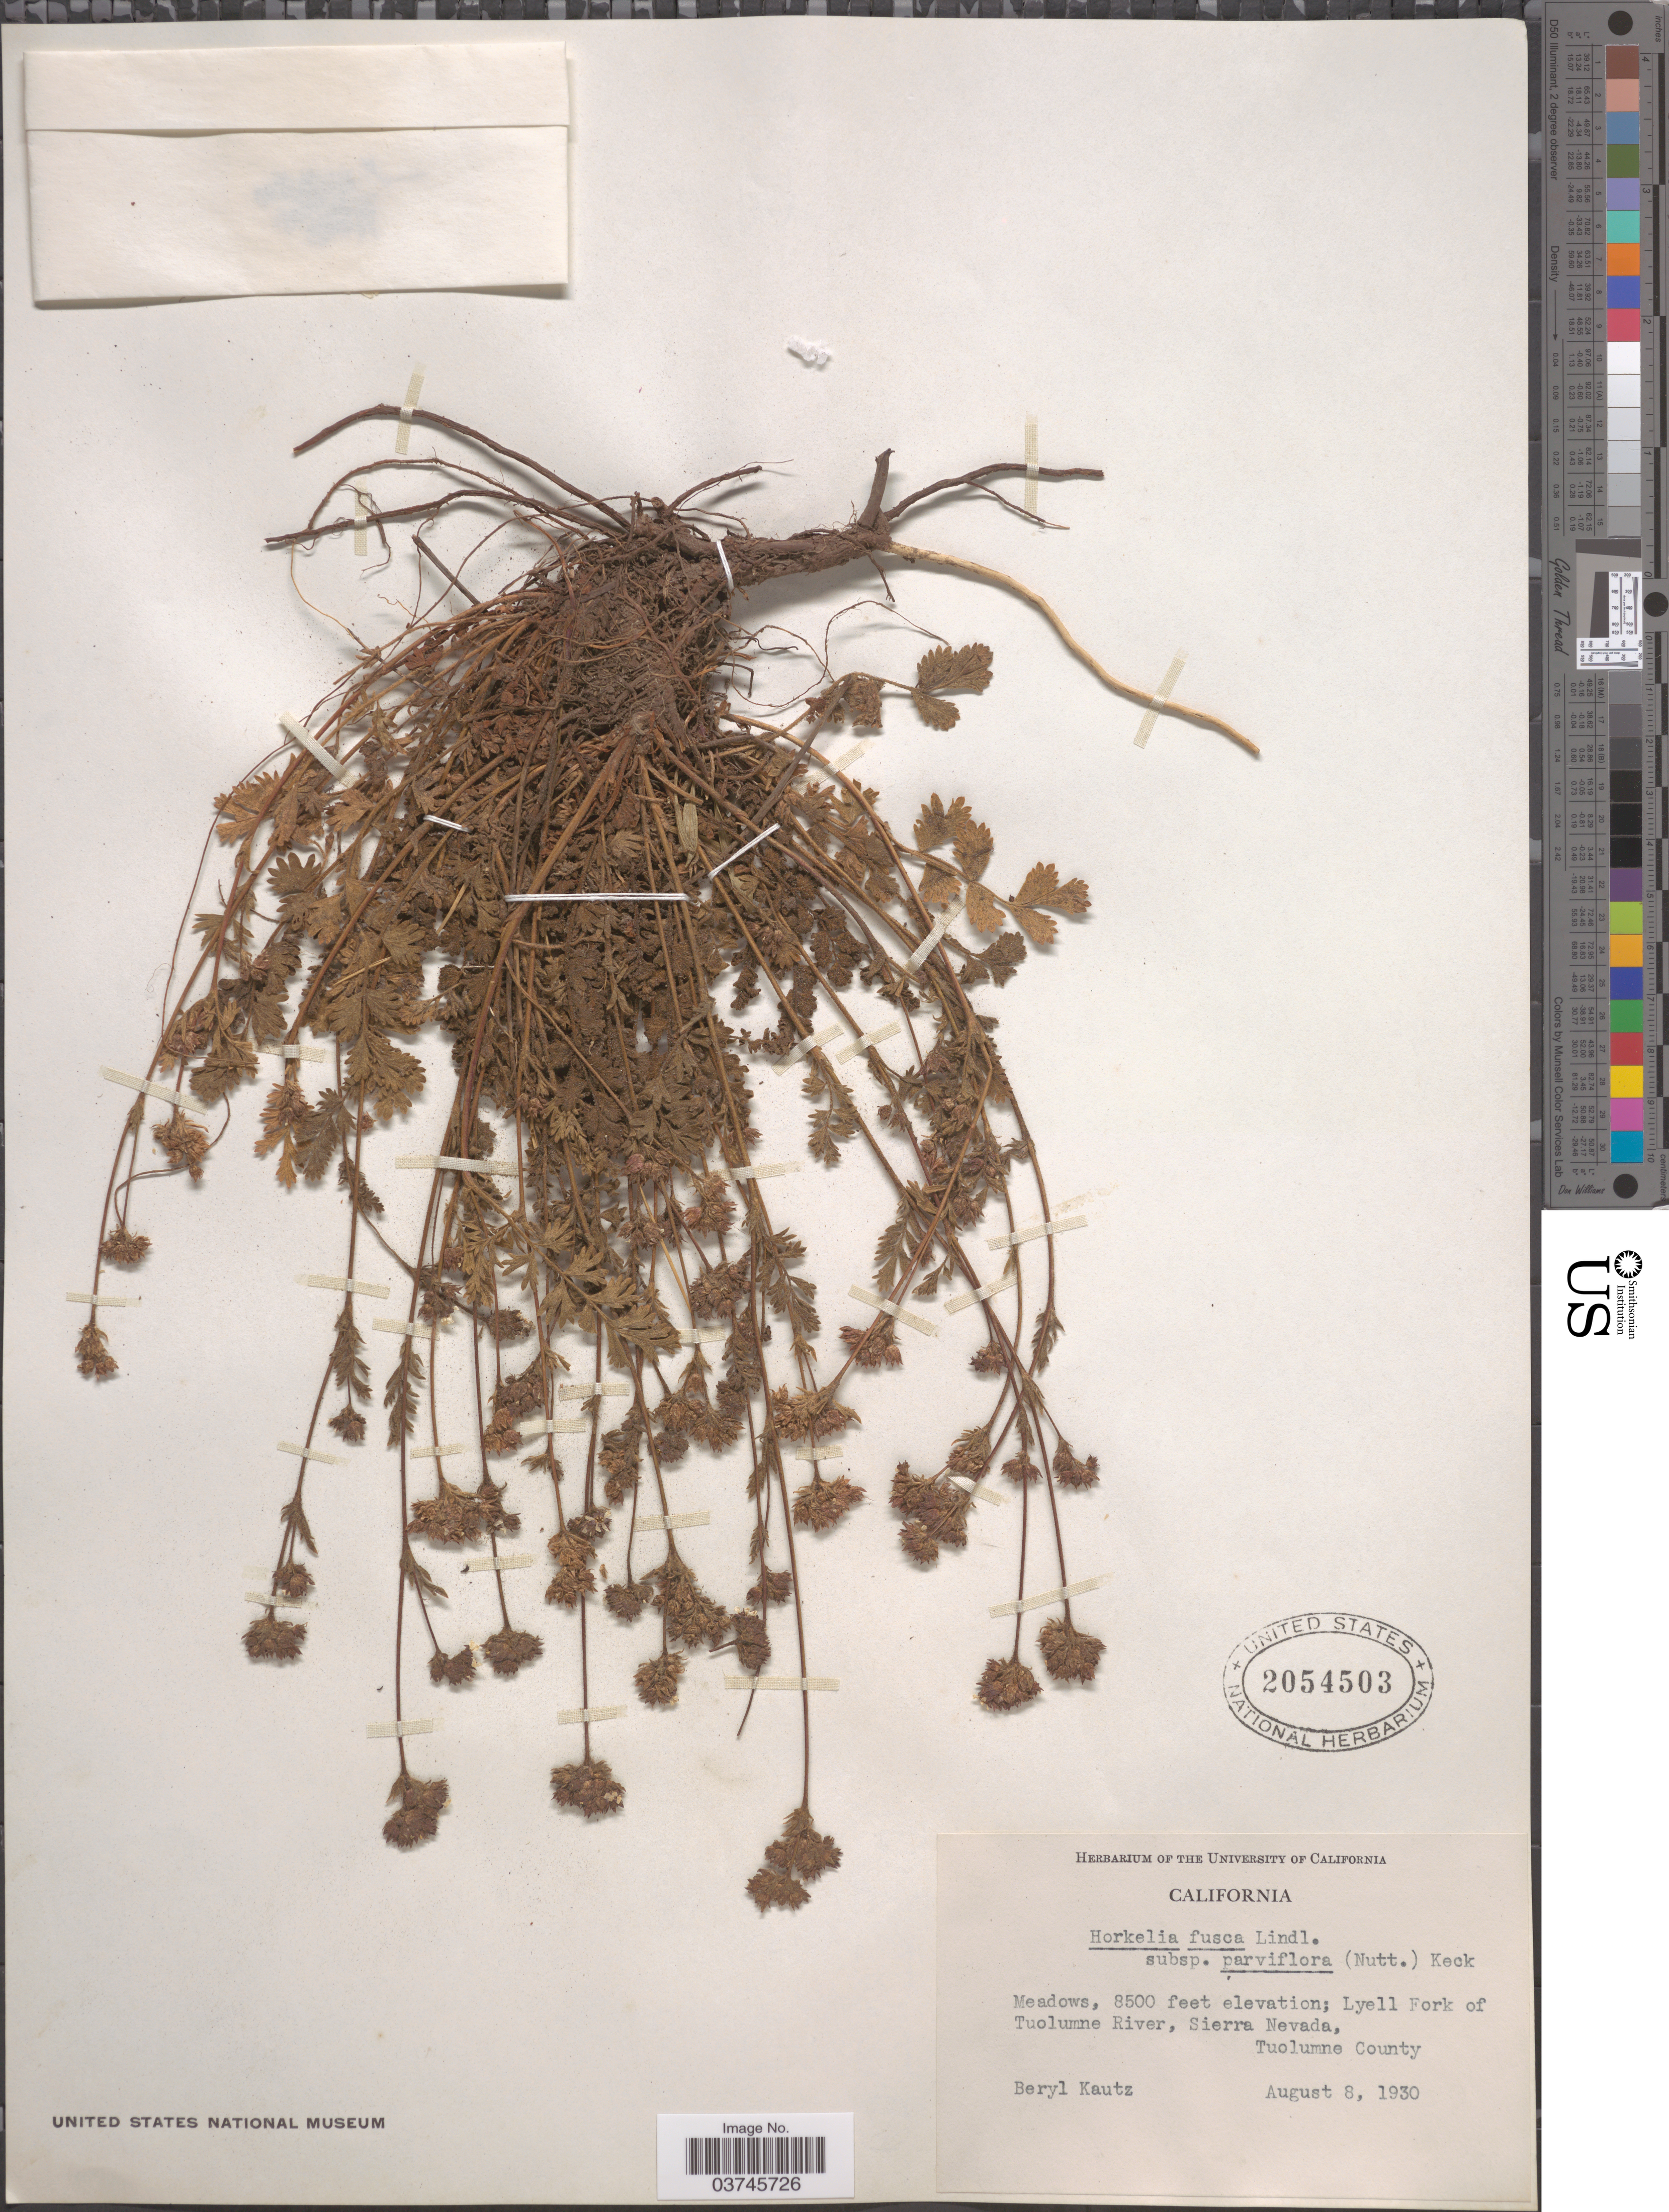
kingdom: Plantae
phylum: Tracheophyta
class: Magnoliopsida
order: Rosales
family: Rosaceae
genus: Potentilla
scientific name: Potentilla douglasii var. parviflora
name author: (Nutt. ex Hook. & Arn.) J.T. Howell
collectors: B. Kautz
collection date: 1930-08-08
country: United States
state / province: California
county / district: Tuolumne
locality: Lyell Fork of Tuolumne River, Sierra Nevada, Tuolumne County.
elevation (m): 2591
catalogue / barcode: US 2054503